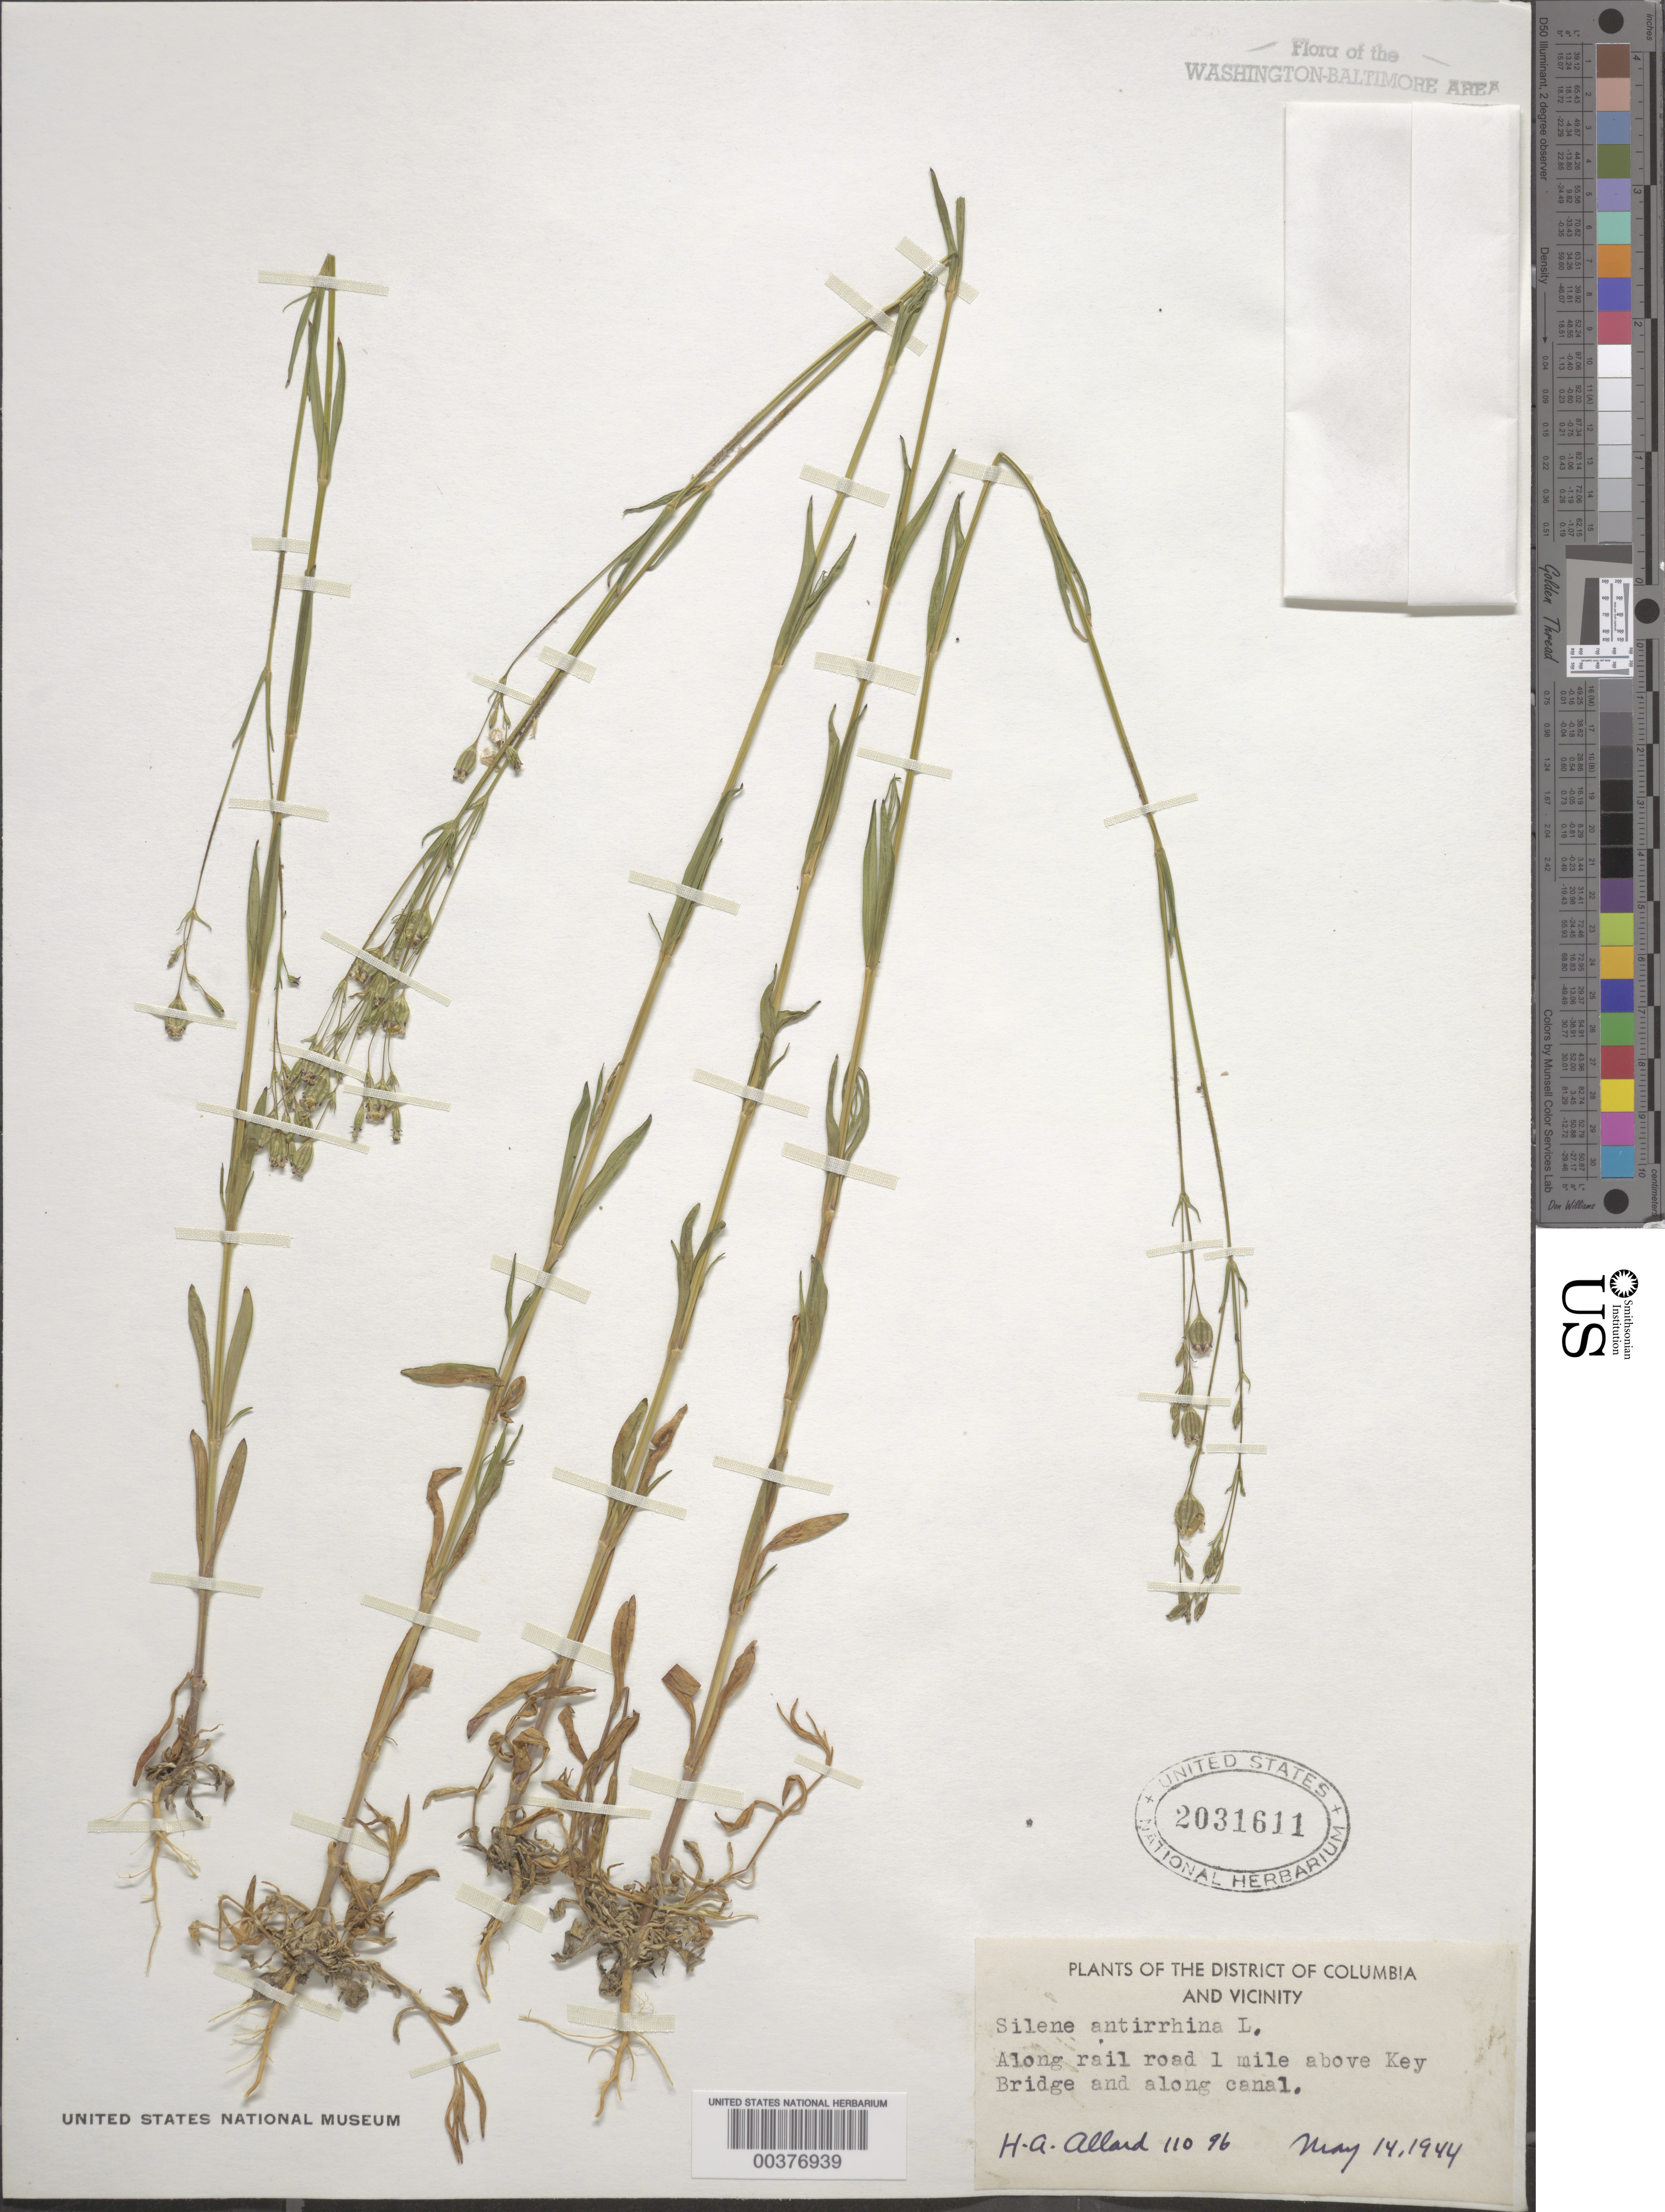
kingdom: Plantae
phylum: Tracheophyta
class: Magnoliopsida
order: Caryophyllales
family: Caryophyllaceae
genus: Silene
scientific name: Silene antirrhina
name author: L.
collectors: H. A. Allard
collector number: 11096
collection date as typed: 14 May 1944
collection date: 1944-05-14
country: United States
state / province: Maryland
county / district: Montgomery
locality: Above Key Bridge along Canal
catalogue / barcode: US 2031611